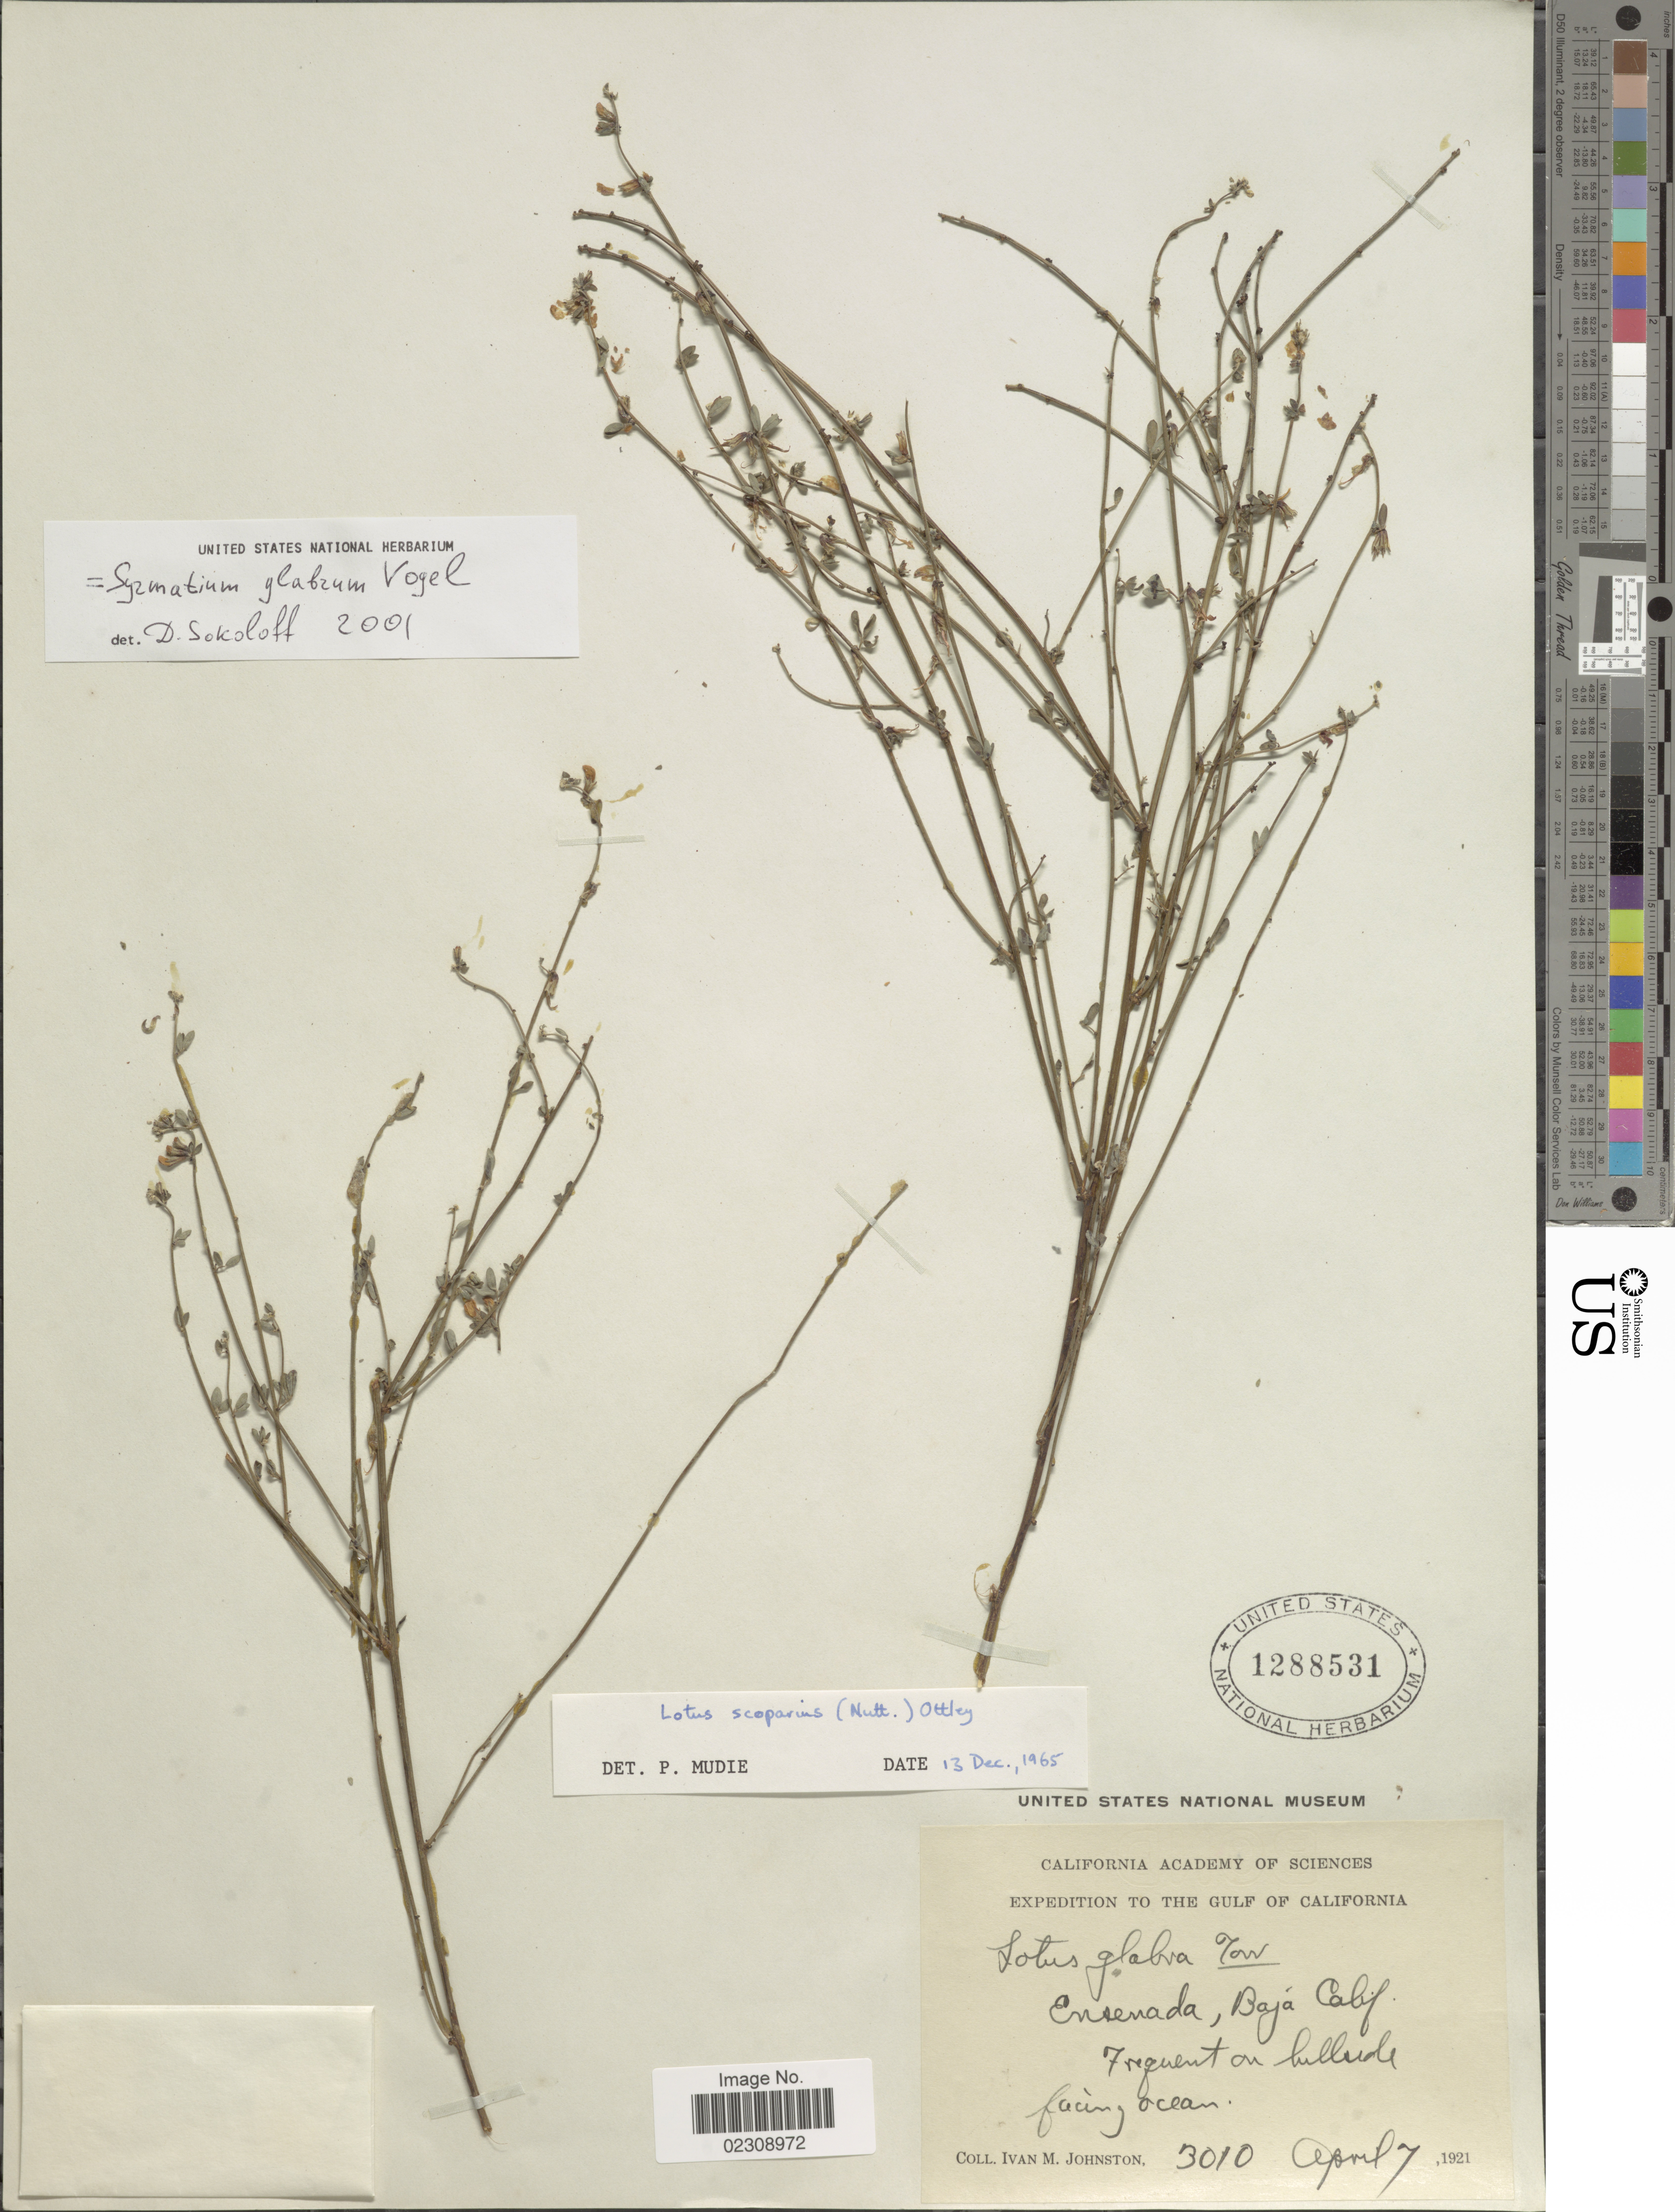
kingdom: Plantae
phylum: Tracheophyta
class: Magnoliopsida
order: Fabales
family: Fabaceae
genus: Syrmatium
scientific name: Syrmatium glabrum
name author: Vogel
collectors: I.M. Johnston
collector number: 3010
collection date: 1921-04-07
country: Mexico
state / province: Baja California Norte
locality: Gulf of California. Ensenada, Frequent on hillside facing ocean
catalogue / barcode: US 1288531